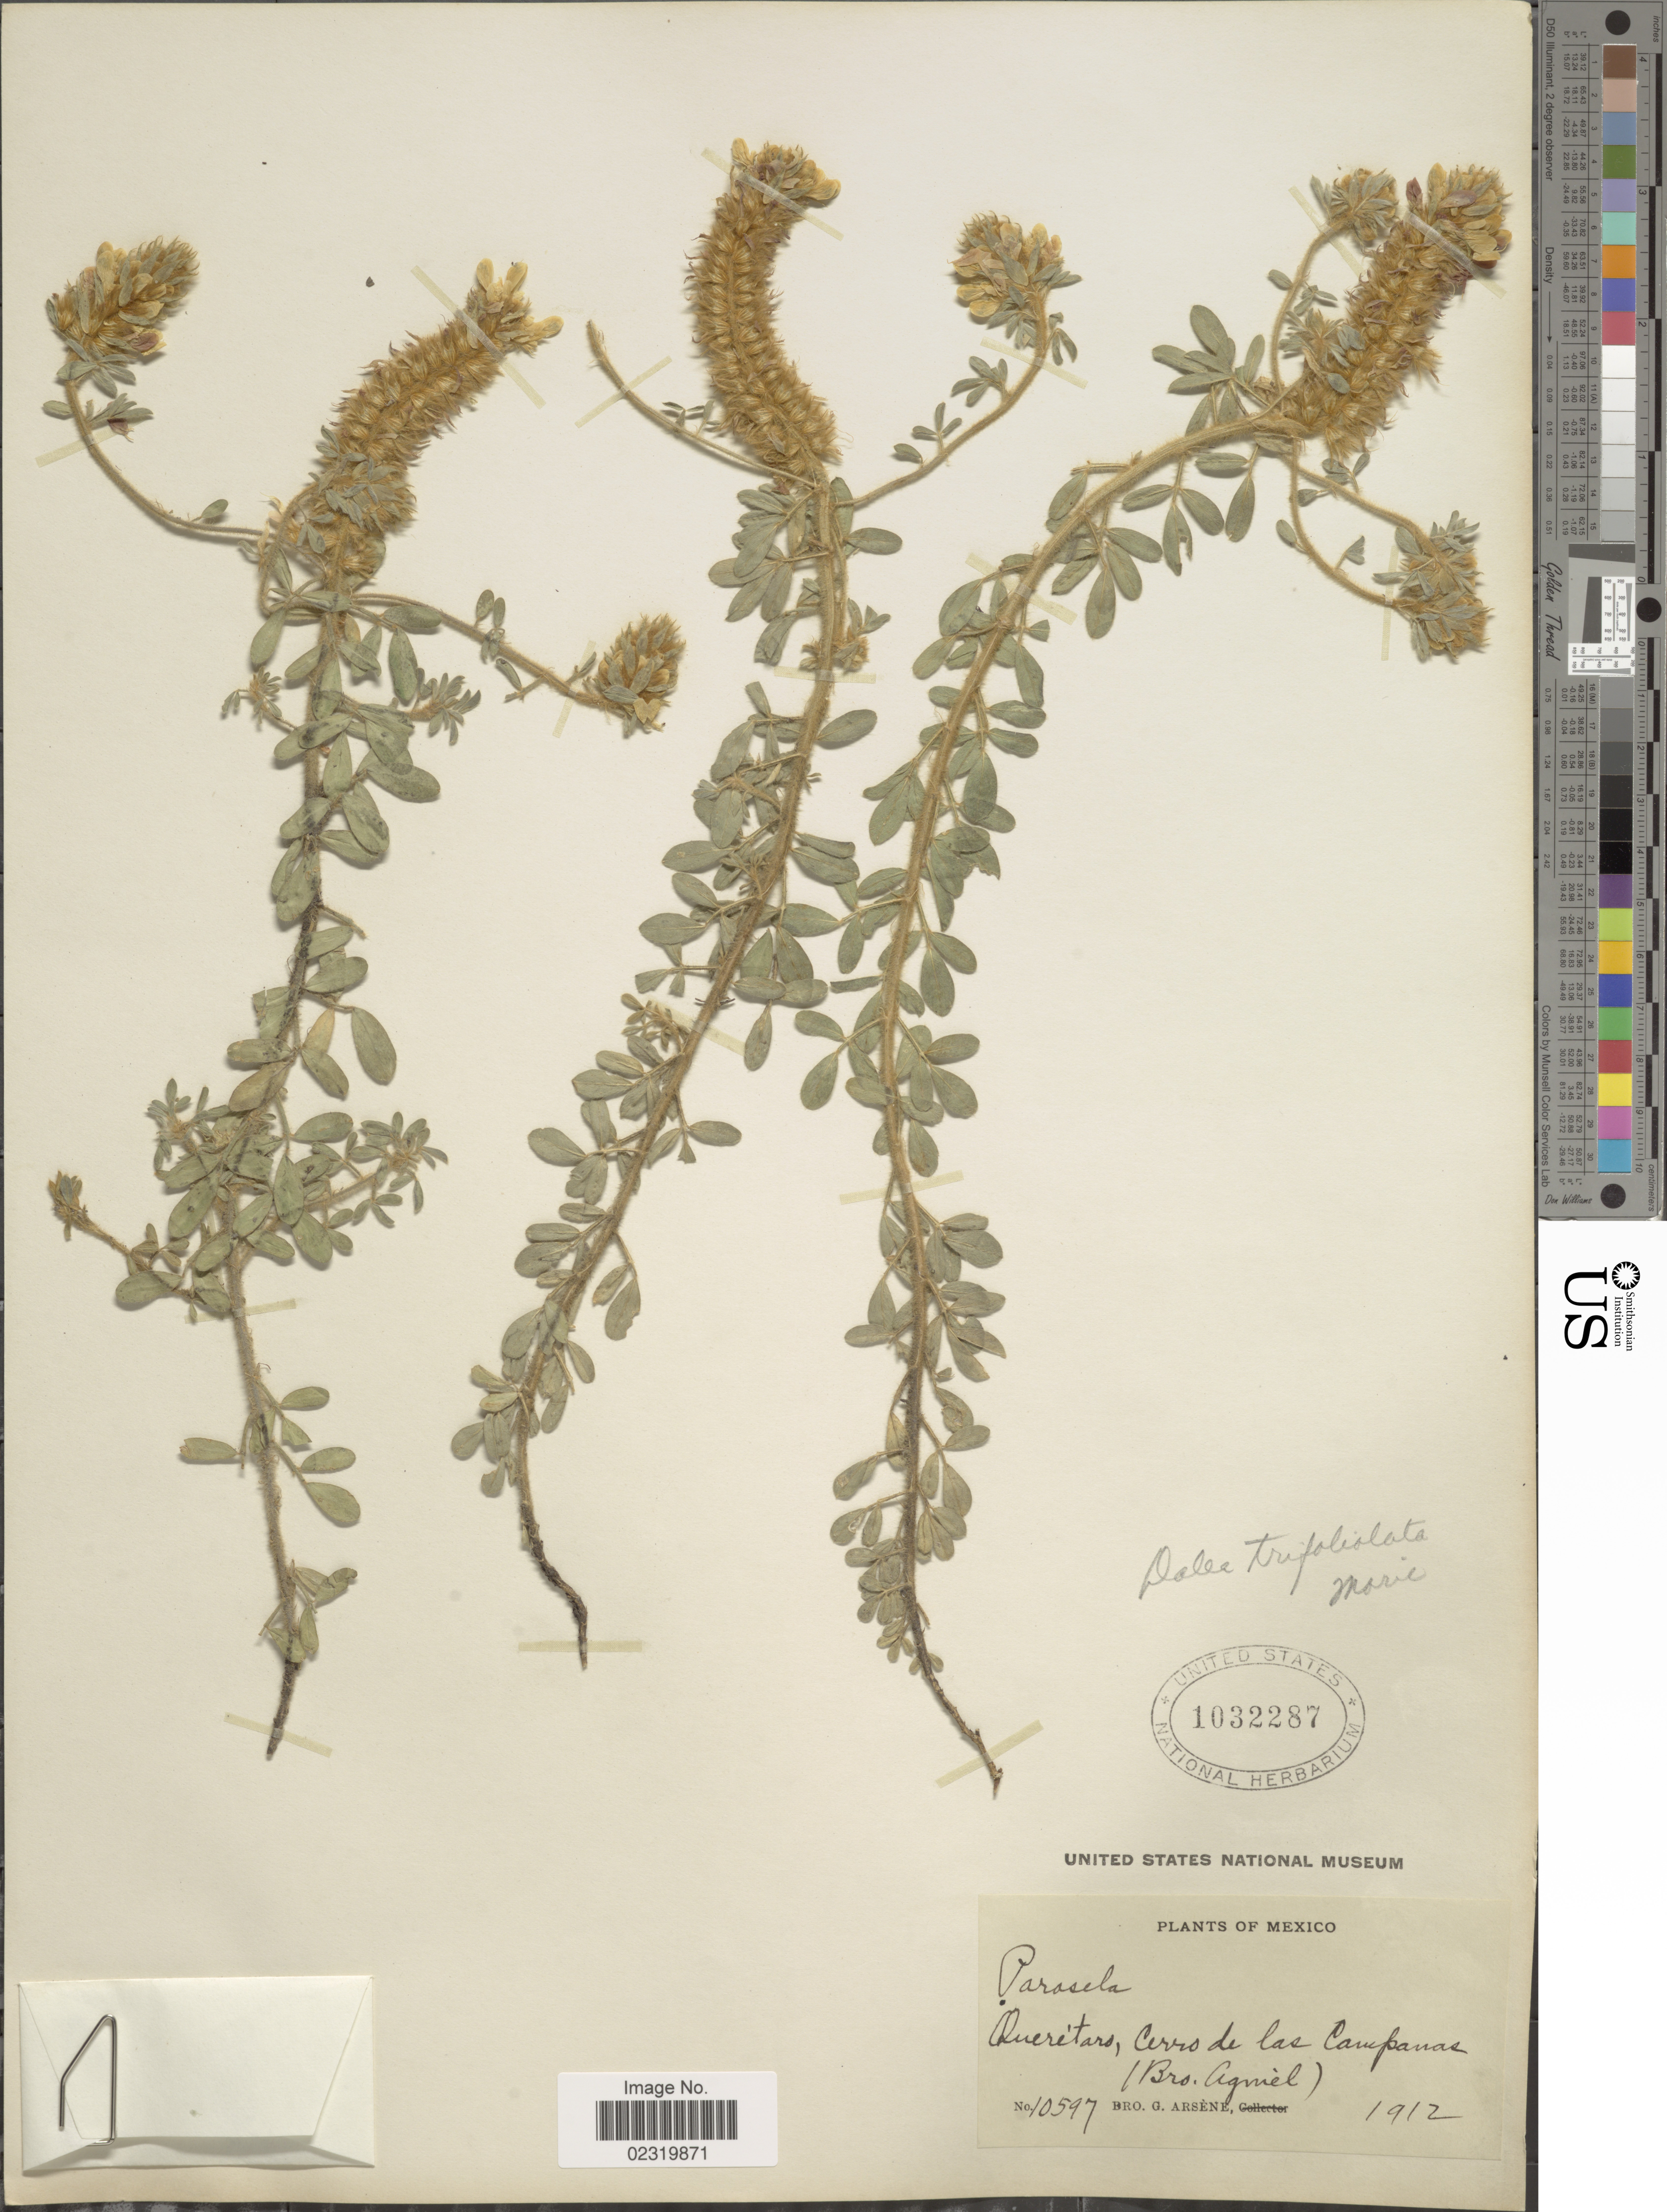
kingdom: Plantae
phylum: Tracheophyta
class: Magnoliopsida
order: Fabales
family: Fabaceae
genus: Dalea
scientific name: Dalea prostrata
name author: Ortega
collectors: Bro. Agniel & Bro. G. Arsène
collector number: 10597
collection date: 1912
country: Mexico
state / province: Querétaro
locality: Cerro de las Campanas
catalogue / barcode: US 1032287